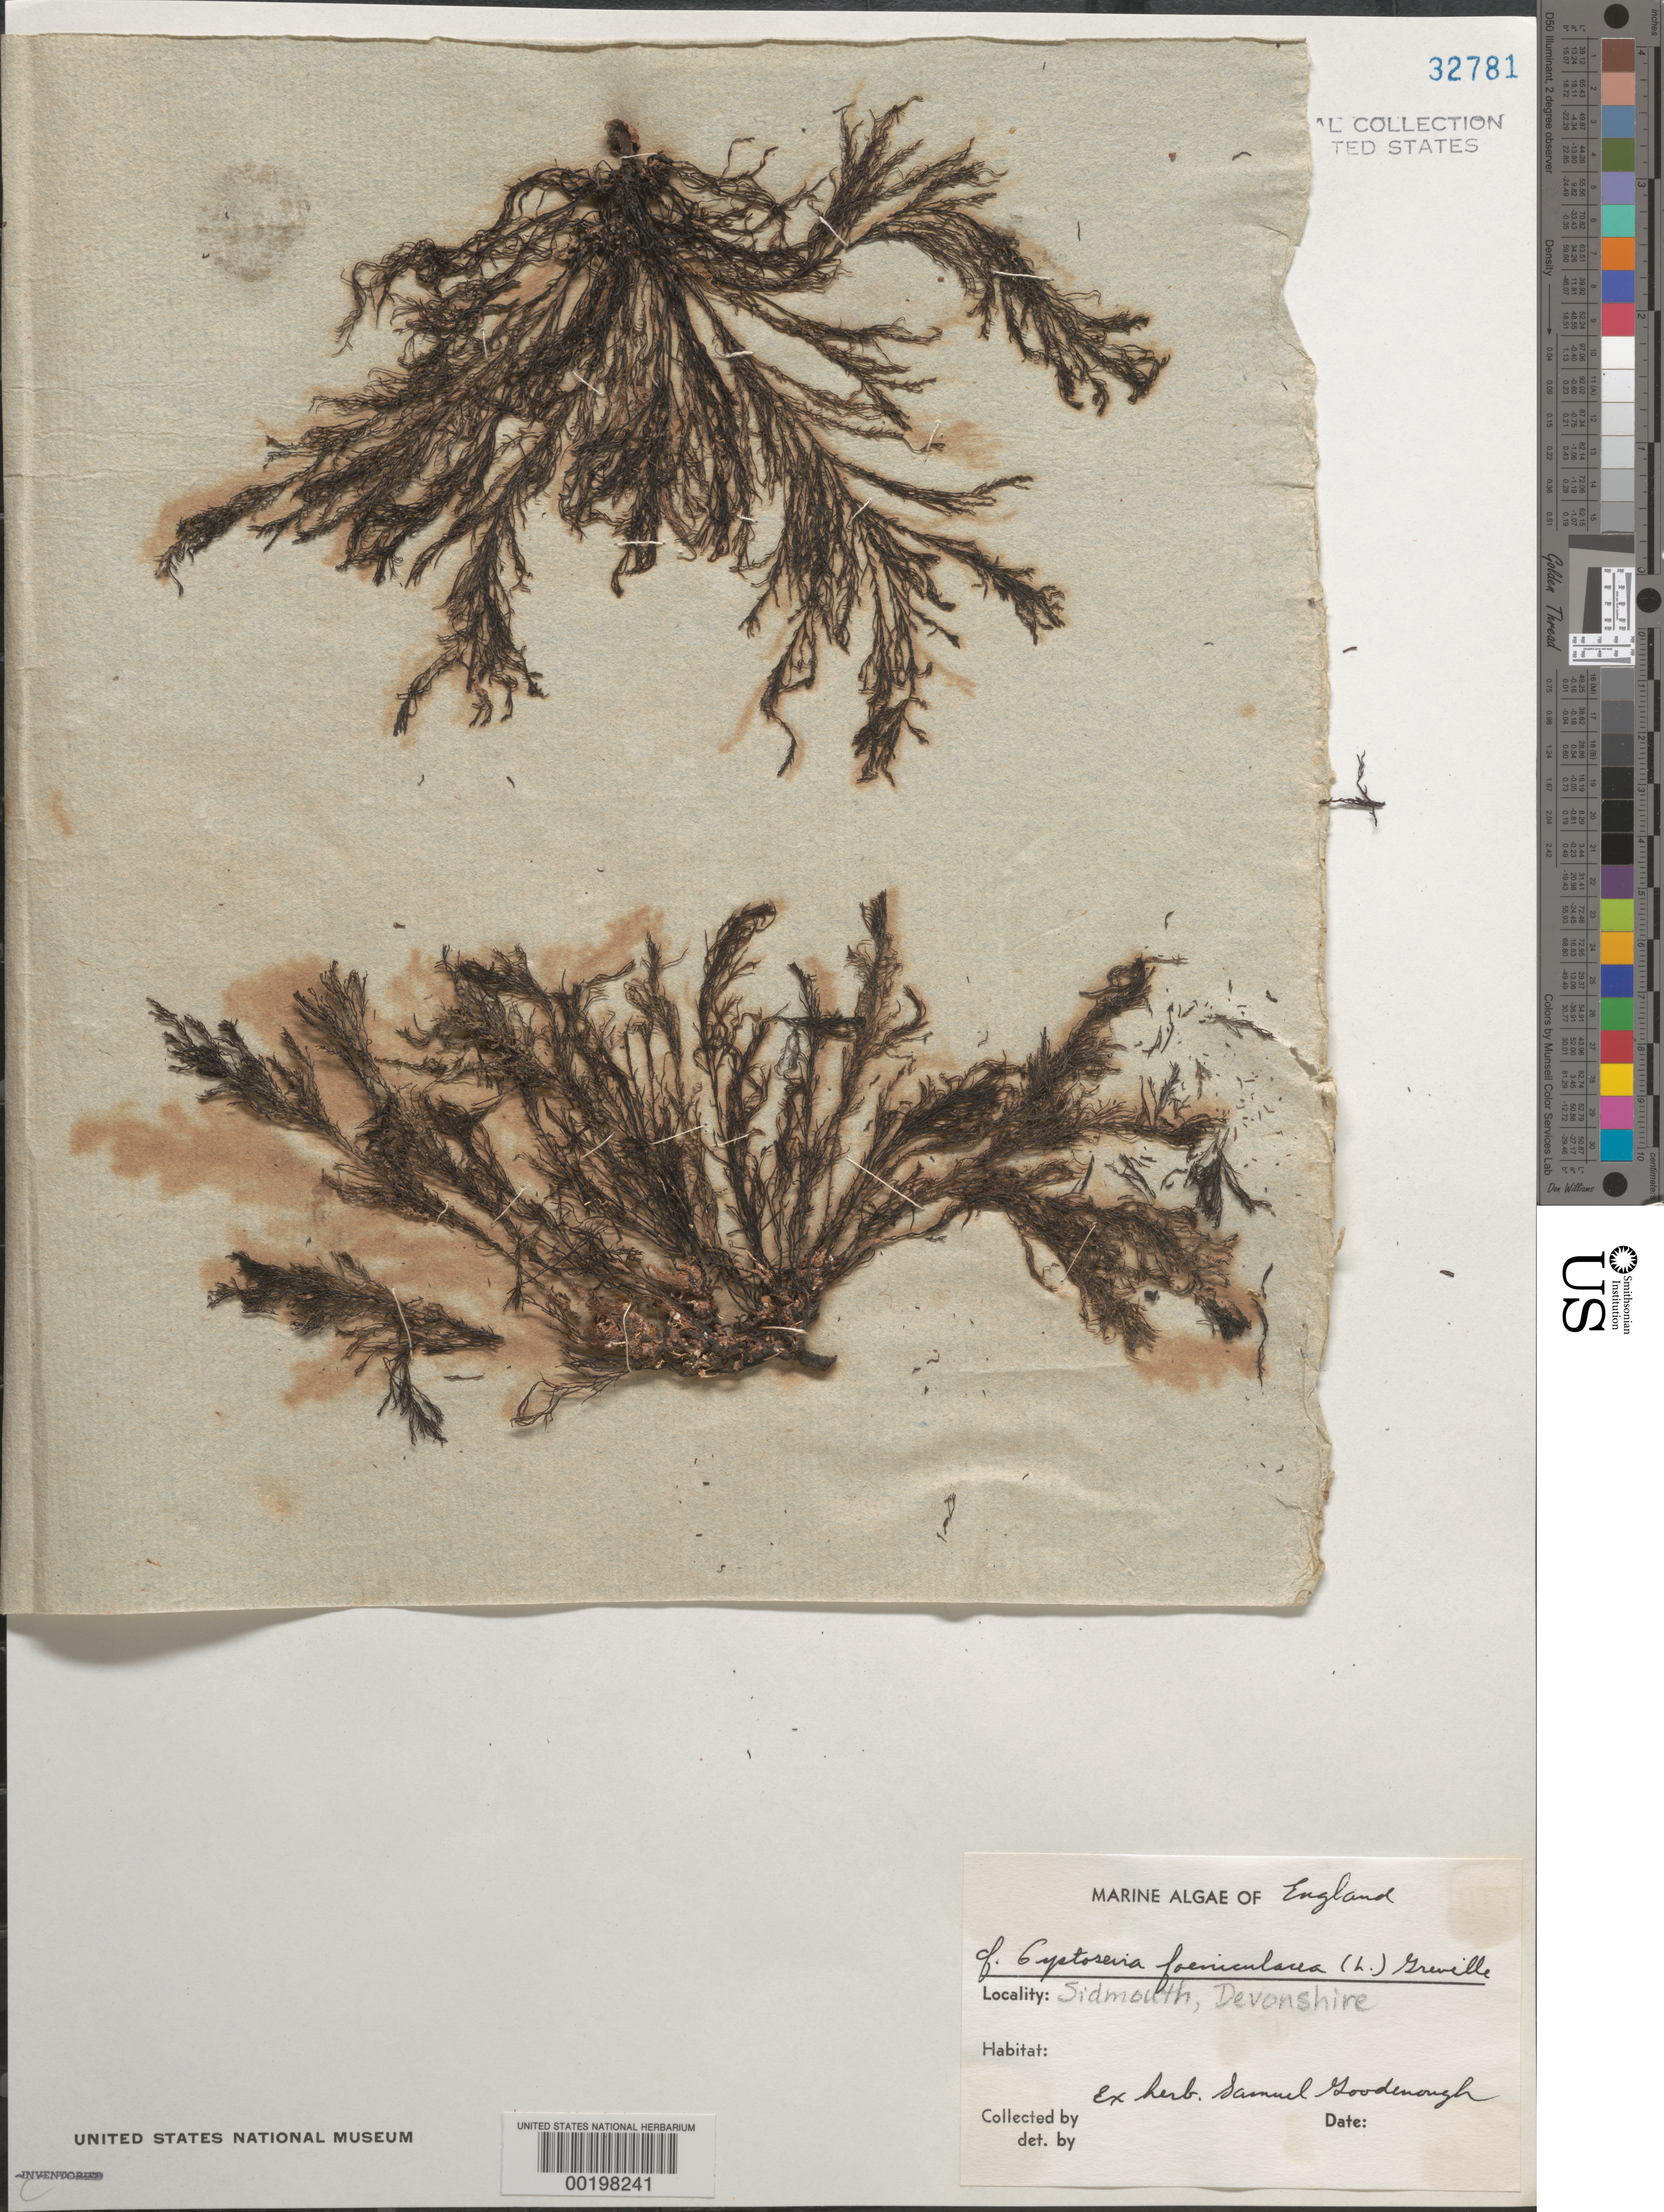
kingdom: Chromista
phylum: Ochrophyta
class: Phaeophyceae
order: Fucales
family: Sargassaceae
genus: Cystoseira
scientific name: Cystoseira foeniculacea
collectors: S. Goodenough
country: United Kingdom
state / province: England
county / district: Devon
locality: Sidmouth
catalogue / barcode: US 32781